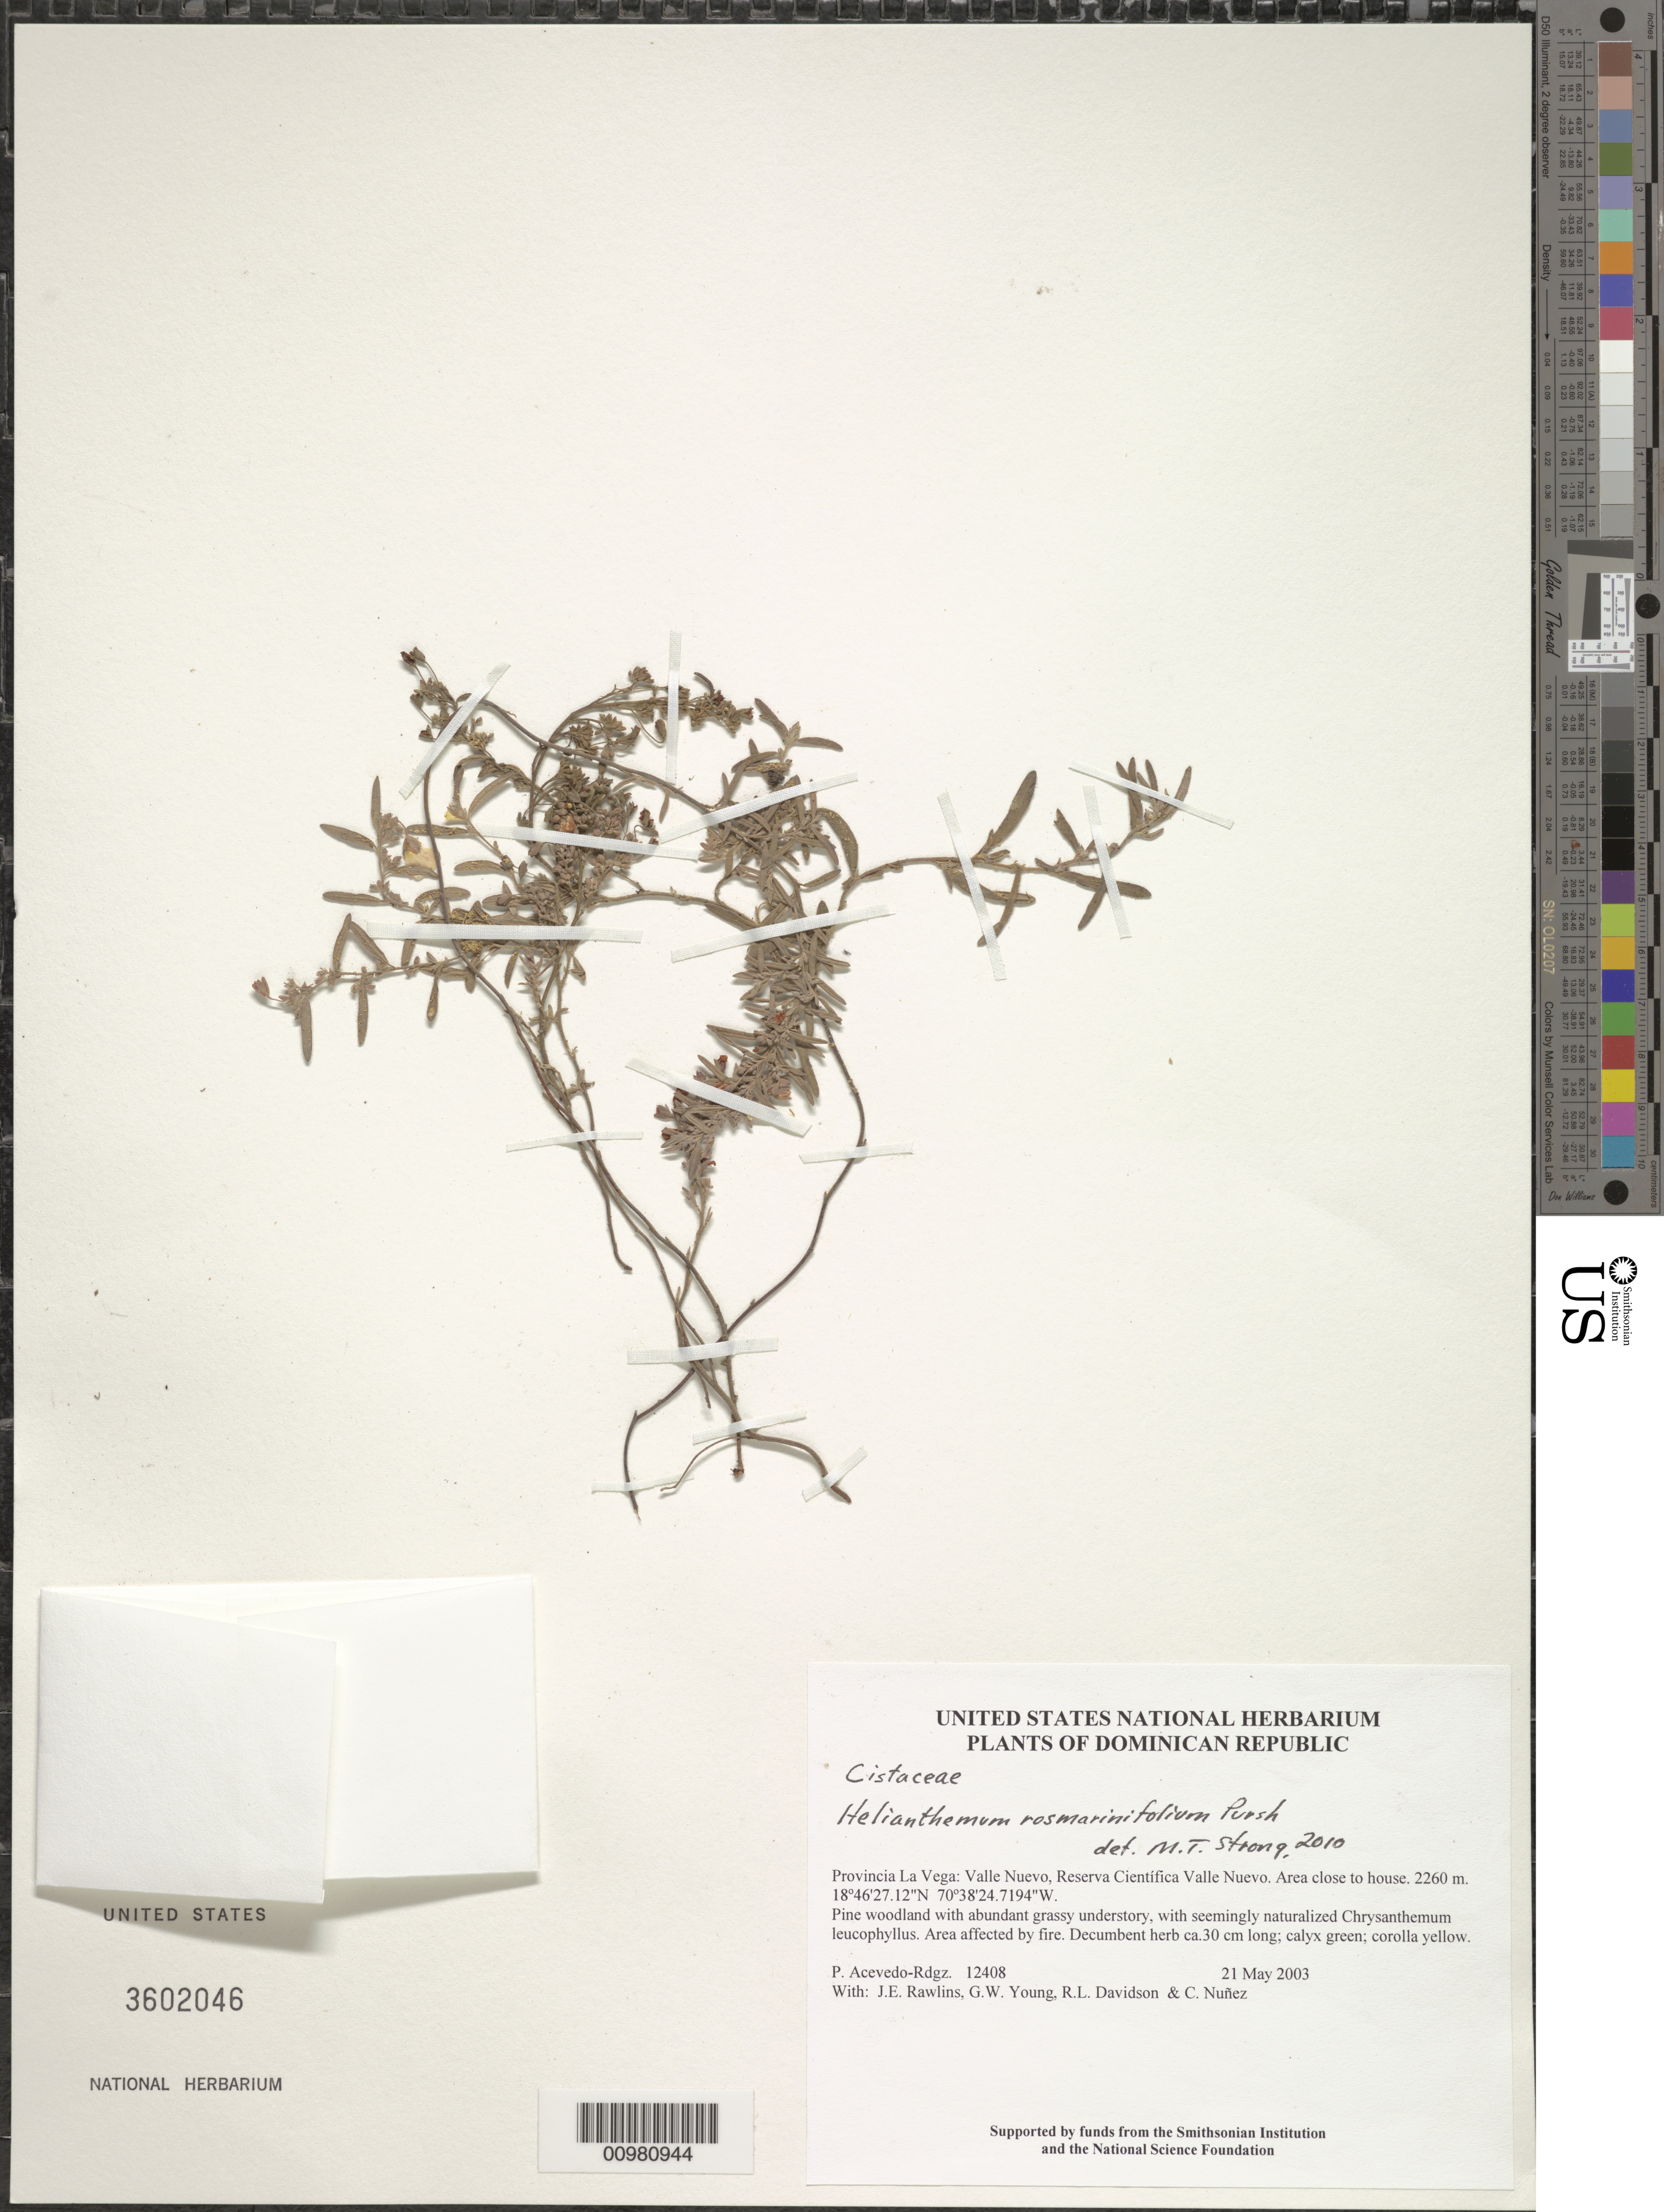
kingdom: Plantae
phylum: Tracheophyta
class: Magnoliopsida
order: Malvales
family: Cistaceae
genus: Helianthemum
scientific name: Helianthemum rosmarinifolium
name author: Pursh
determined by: Strong, M. T., (US), Smithsonian Institution - National Museum of Natural History (UNITED STATES)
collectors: P. Acevedo-Rodr., J. Rawlins, G. Young, R. Davidson & C. Nunez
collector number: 12408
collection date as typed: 21 May 2003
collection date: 2003-05-21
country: Dominican Republic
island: Hispaniola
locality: Provincia La Vega: Valle Nuevo, Reserva Científica Valle Nuevo. Area close to house.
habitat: Pine woodland with abundant grassy understory, with seemingly naturalized Chrysanthemum leucophyllus. Area affected by fire.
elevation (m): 2260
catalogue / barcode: US 3602046